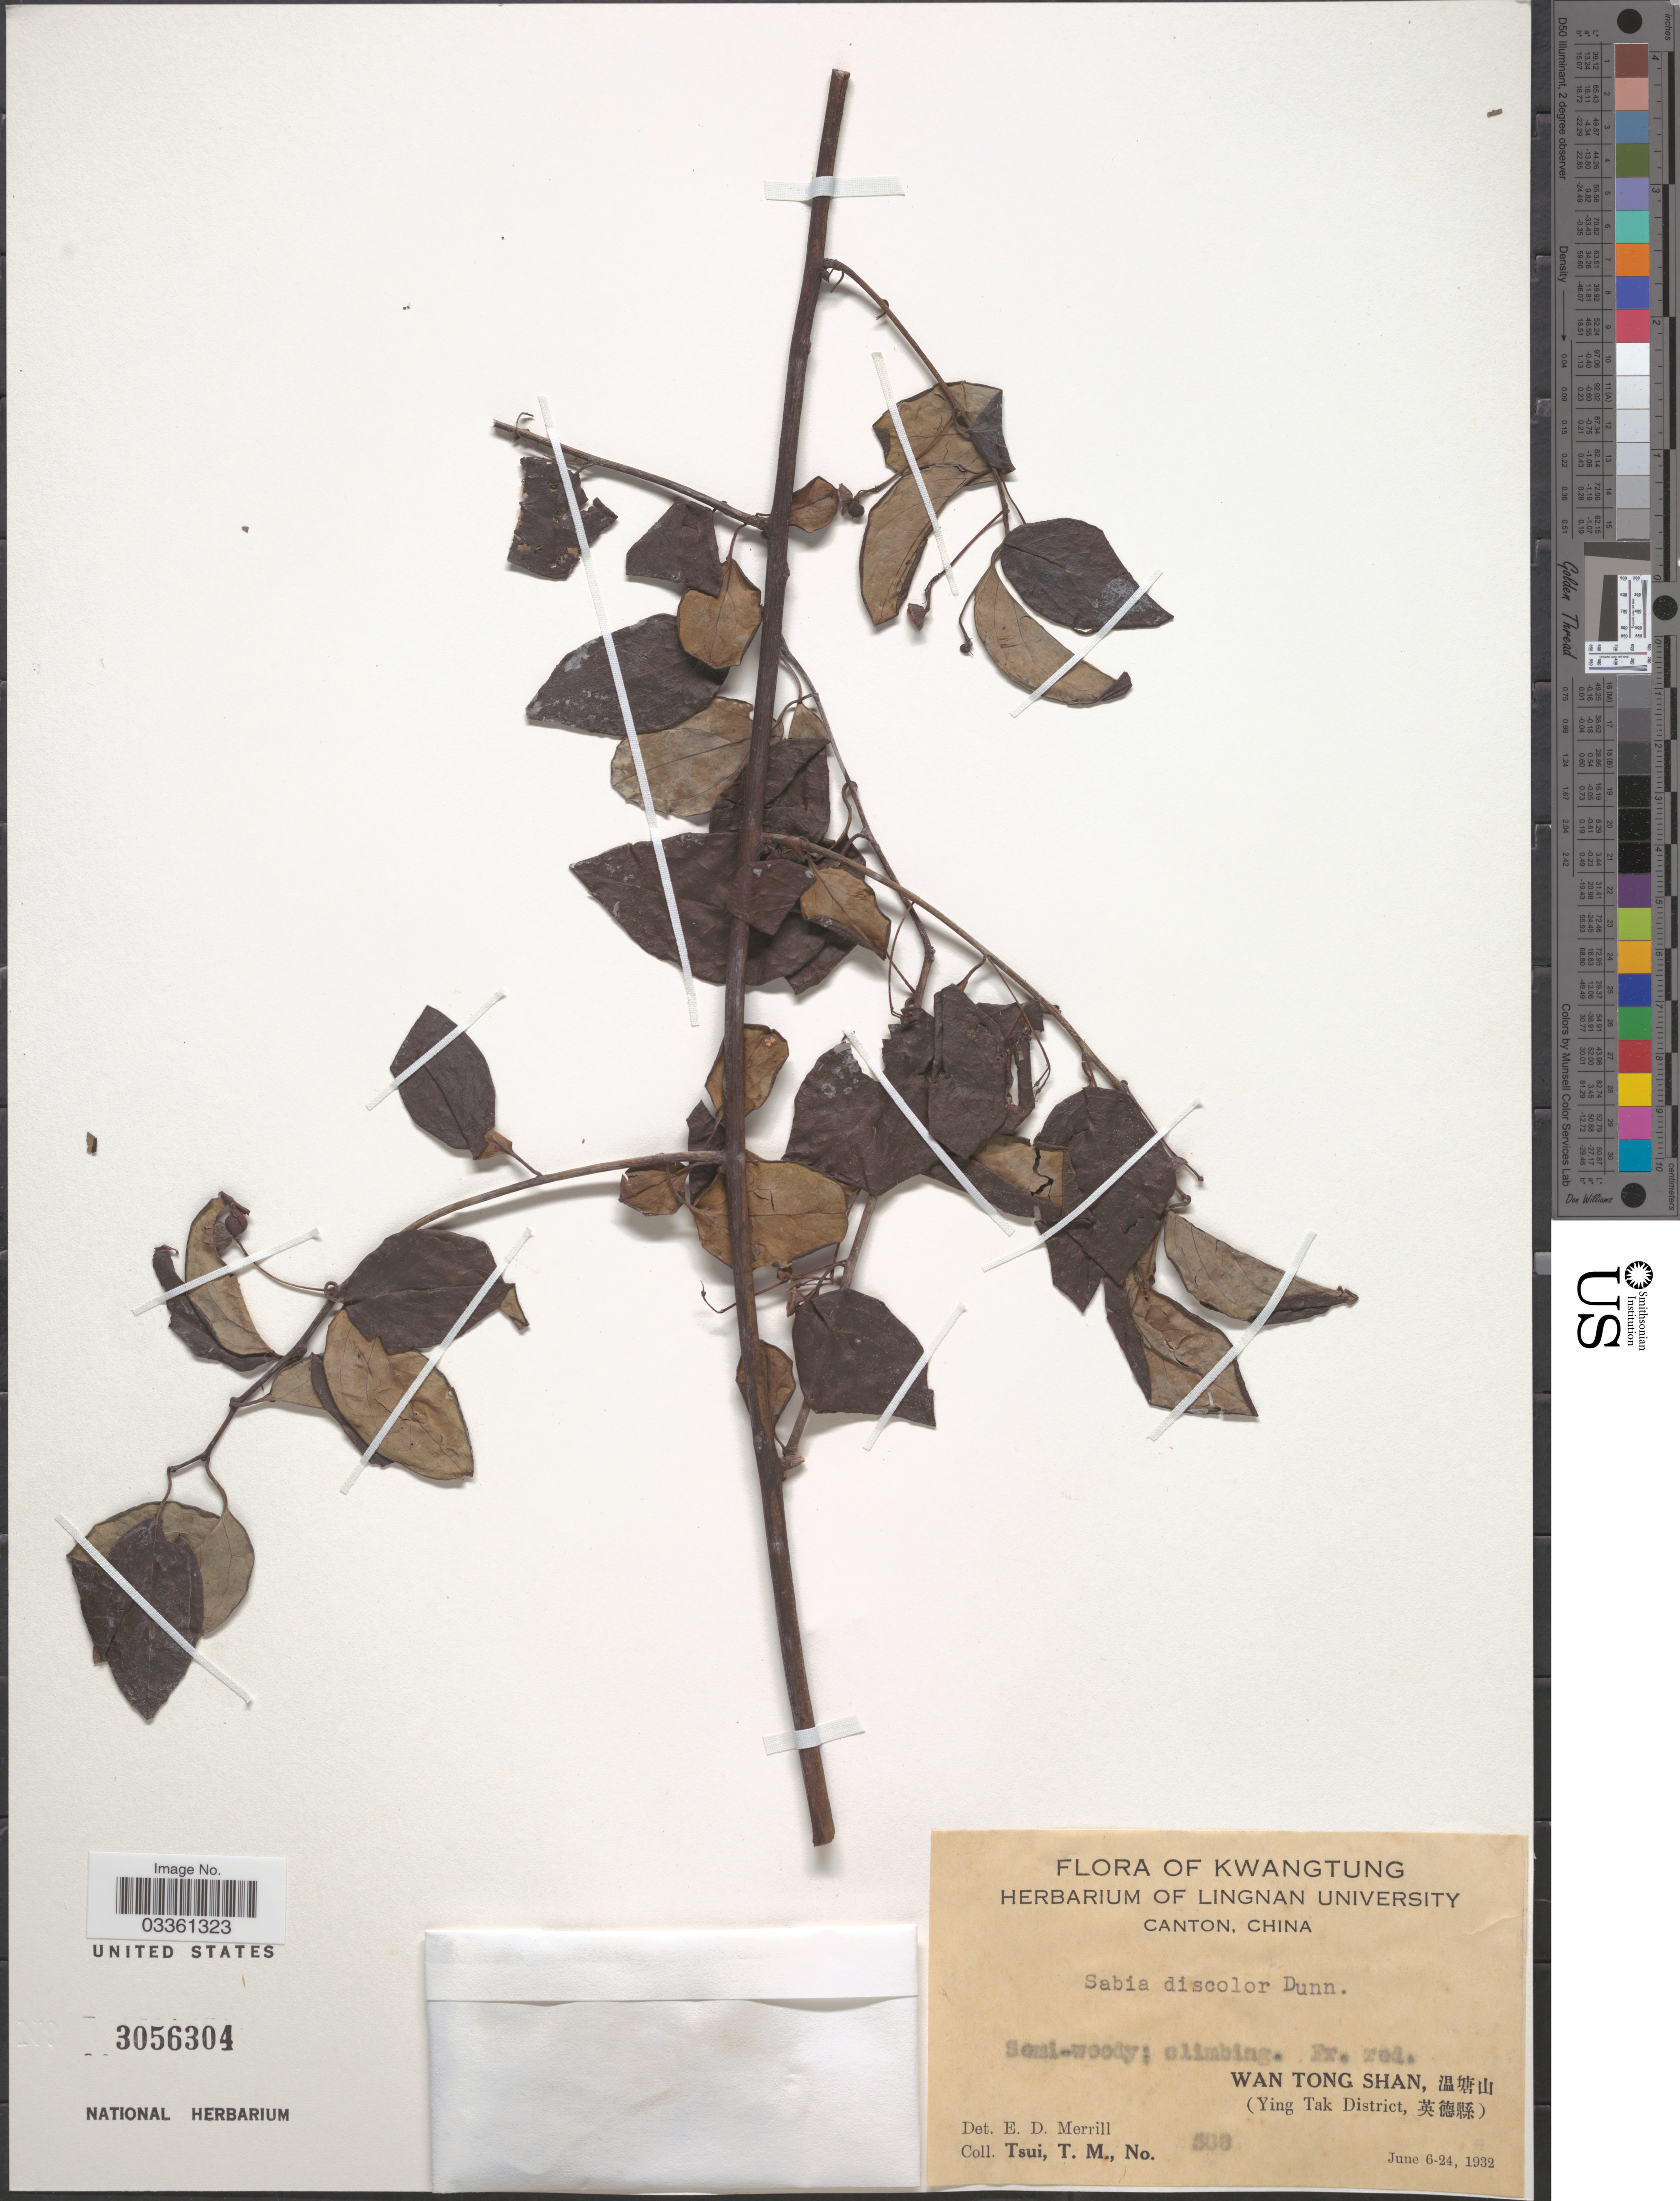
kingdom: Plantae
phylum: Tracheophyta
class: Magnoliopsida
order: Proteales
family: Sabiaceae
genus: Sabia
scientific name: Sabia discolor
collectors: T. Tsui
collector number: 588*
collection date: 1932-06-06/1932-06-24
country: China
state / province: Guangdong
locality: Kwangtung. Wan Tong Shan, X. (Ying Tak District, X).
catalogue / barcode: US 3056304